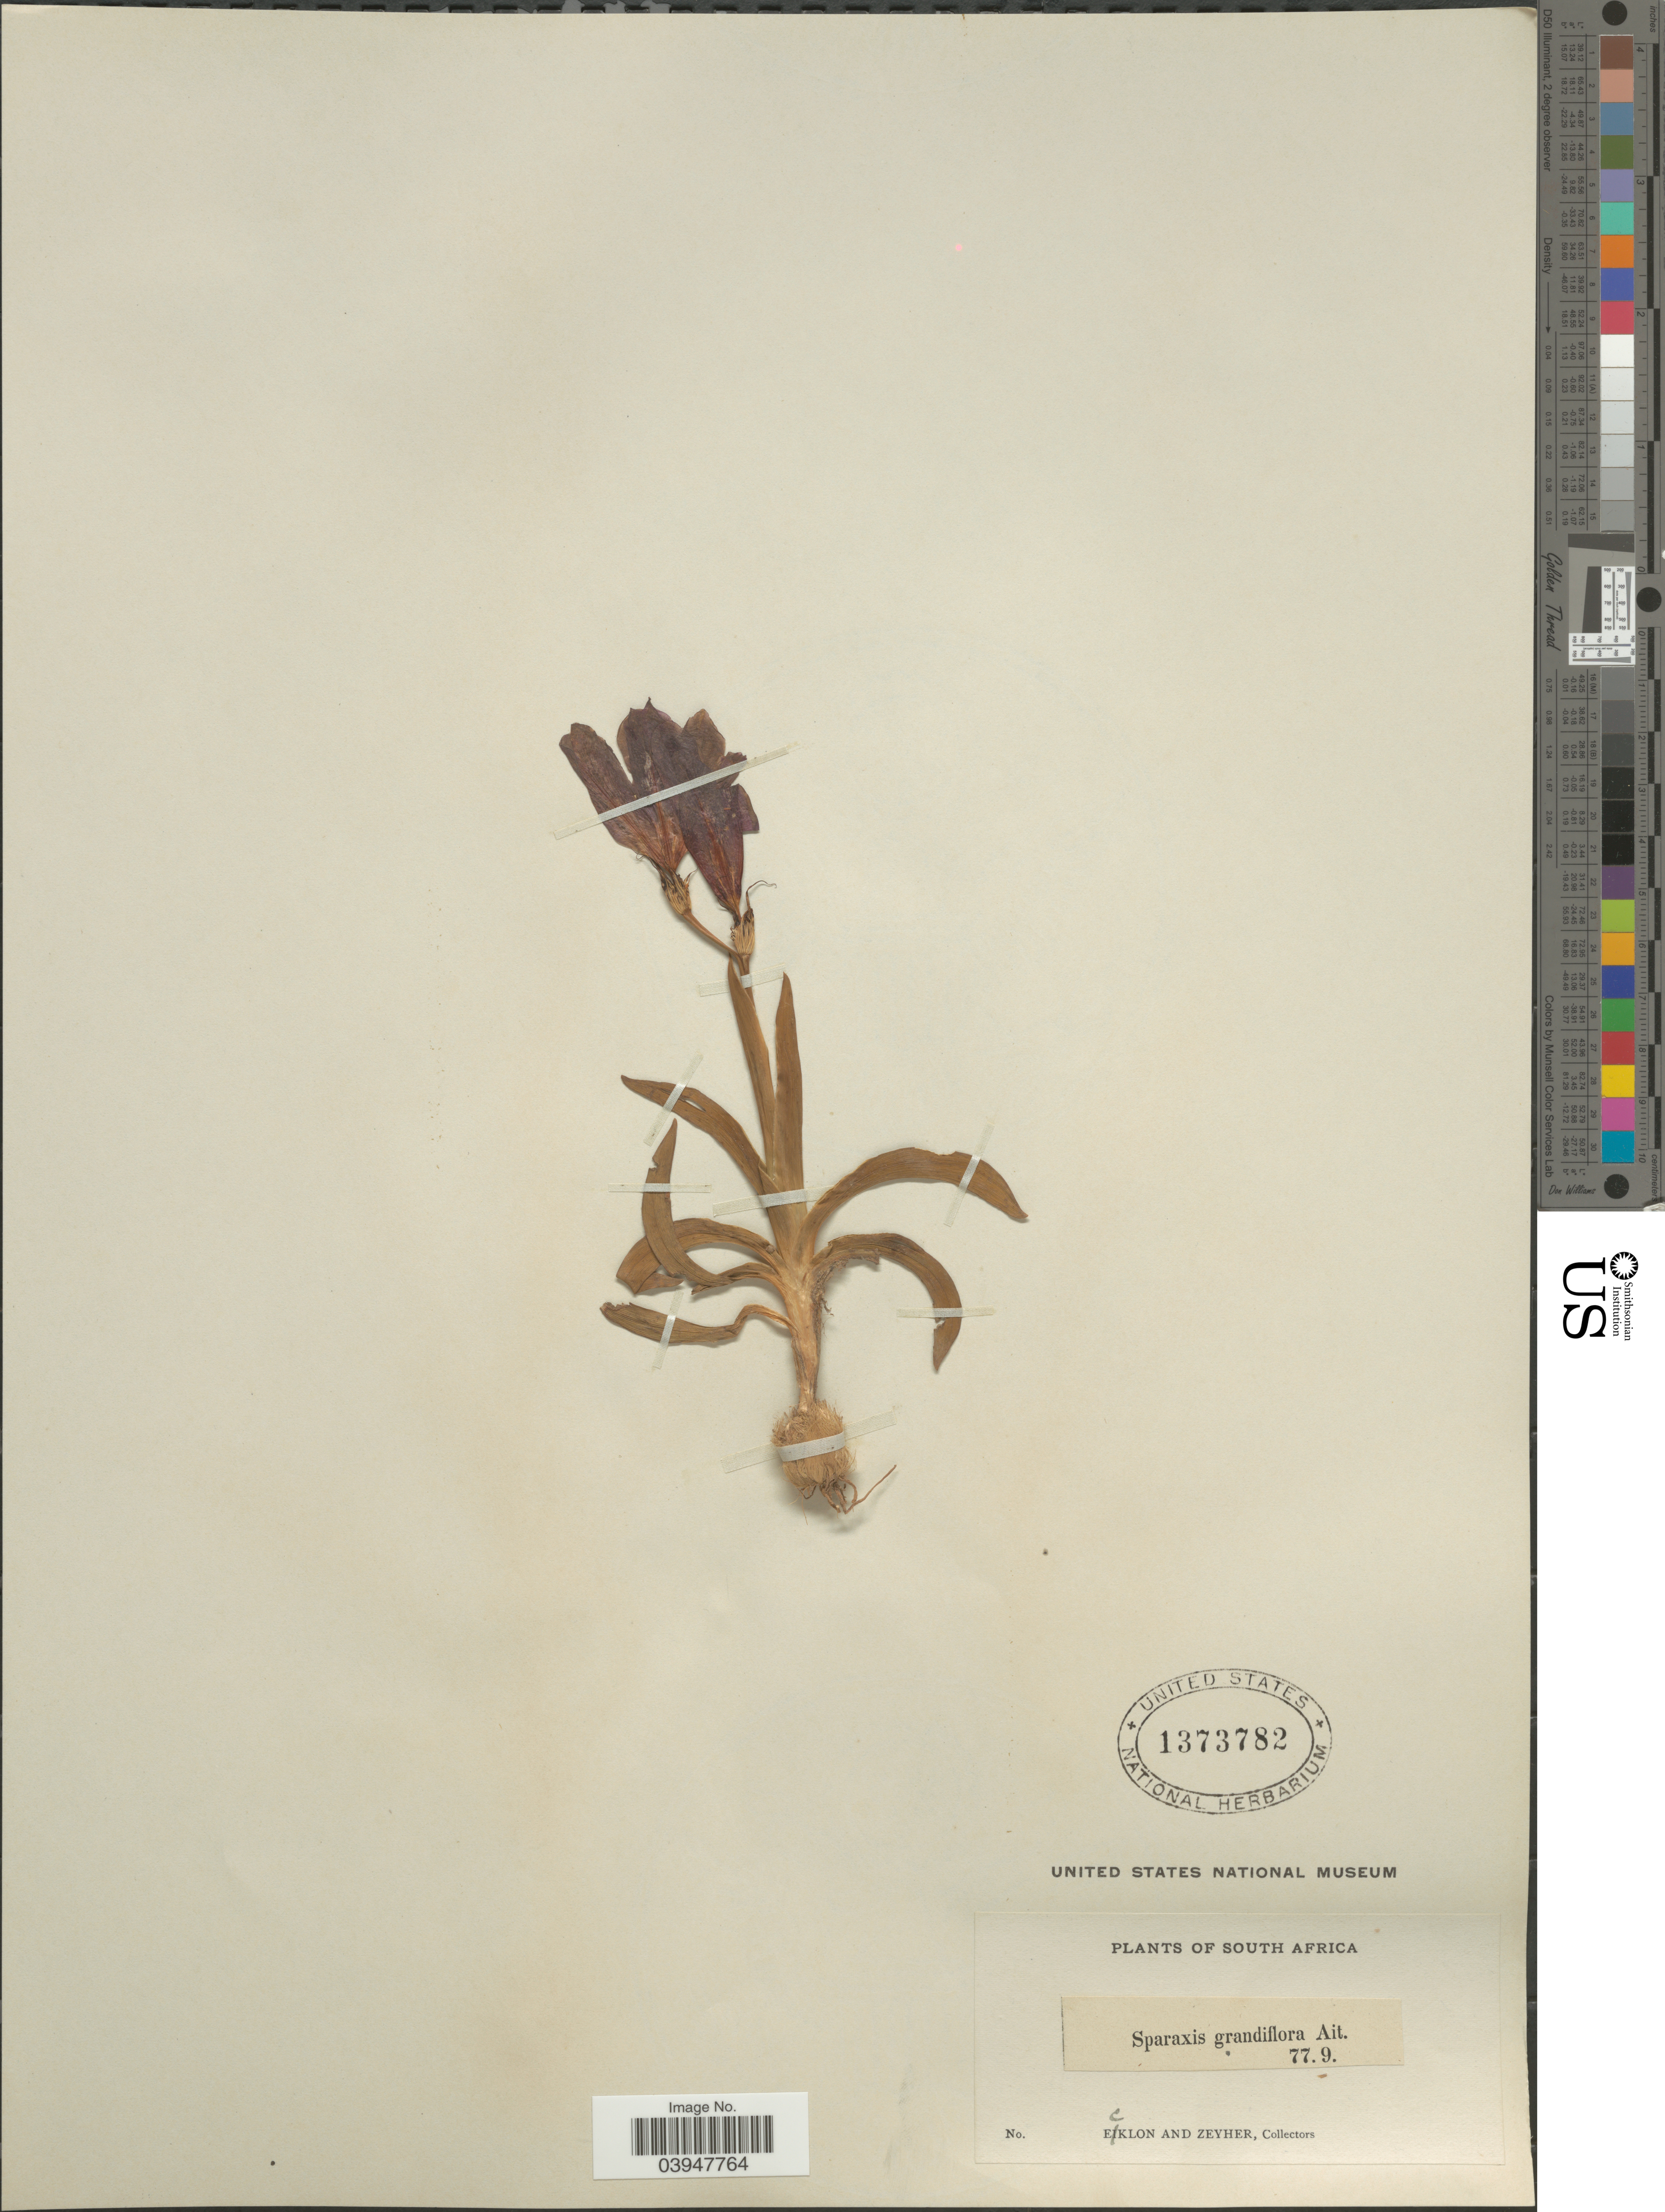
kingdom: Plantae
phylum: Tracheophyta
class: Liliopsida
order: Asparagales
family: Iridaceae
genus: Sparaxis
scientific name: Sparaxis grandiflora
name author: Ker Gawl.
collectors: -. Ecklon & -. Zeyher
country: South Africa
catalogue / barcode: US 1373782